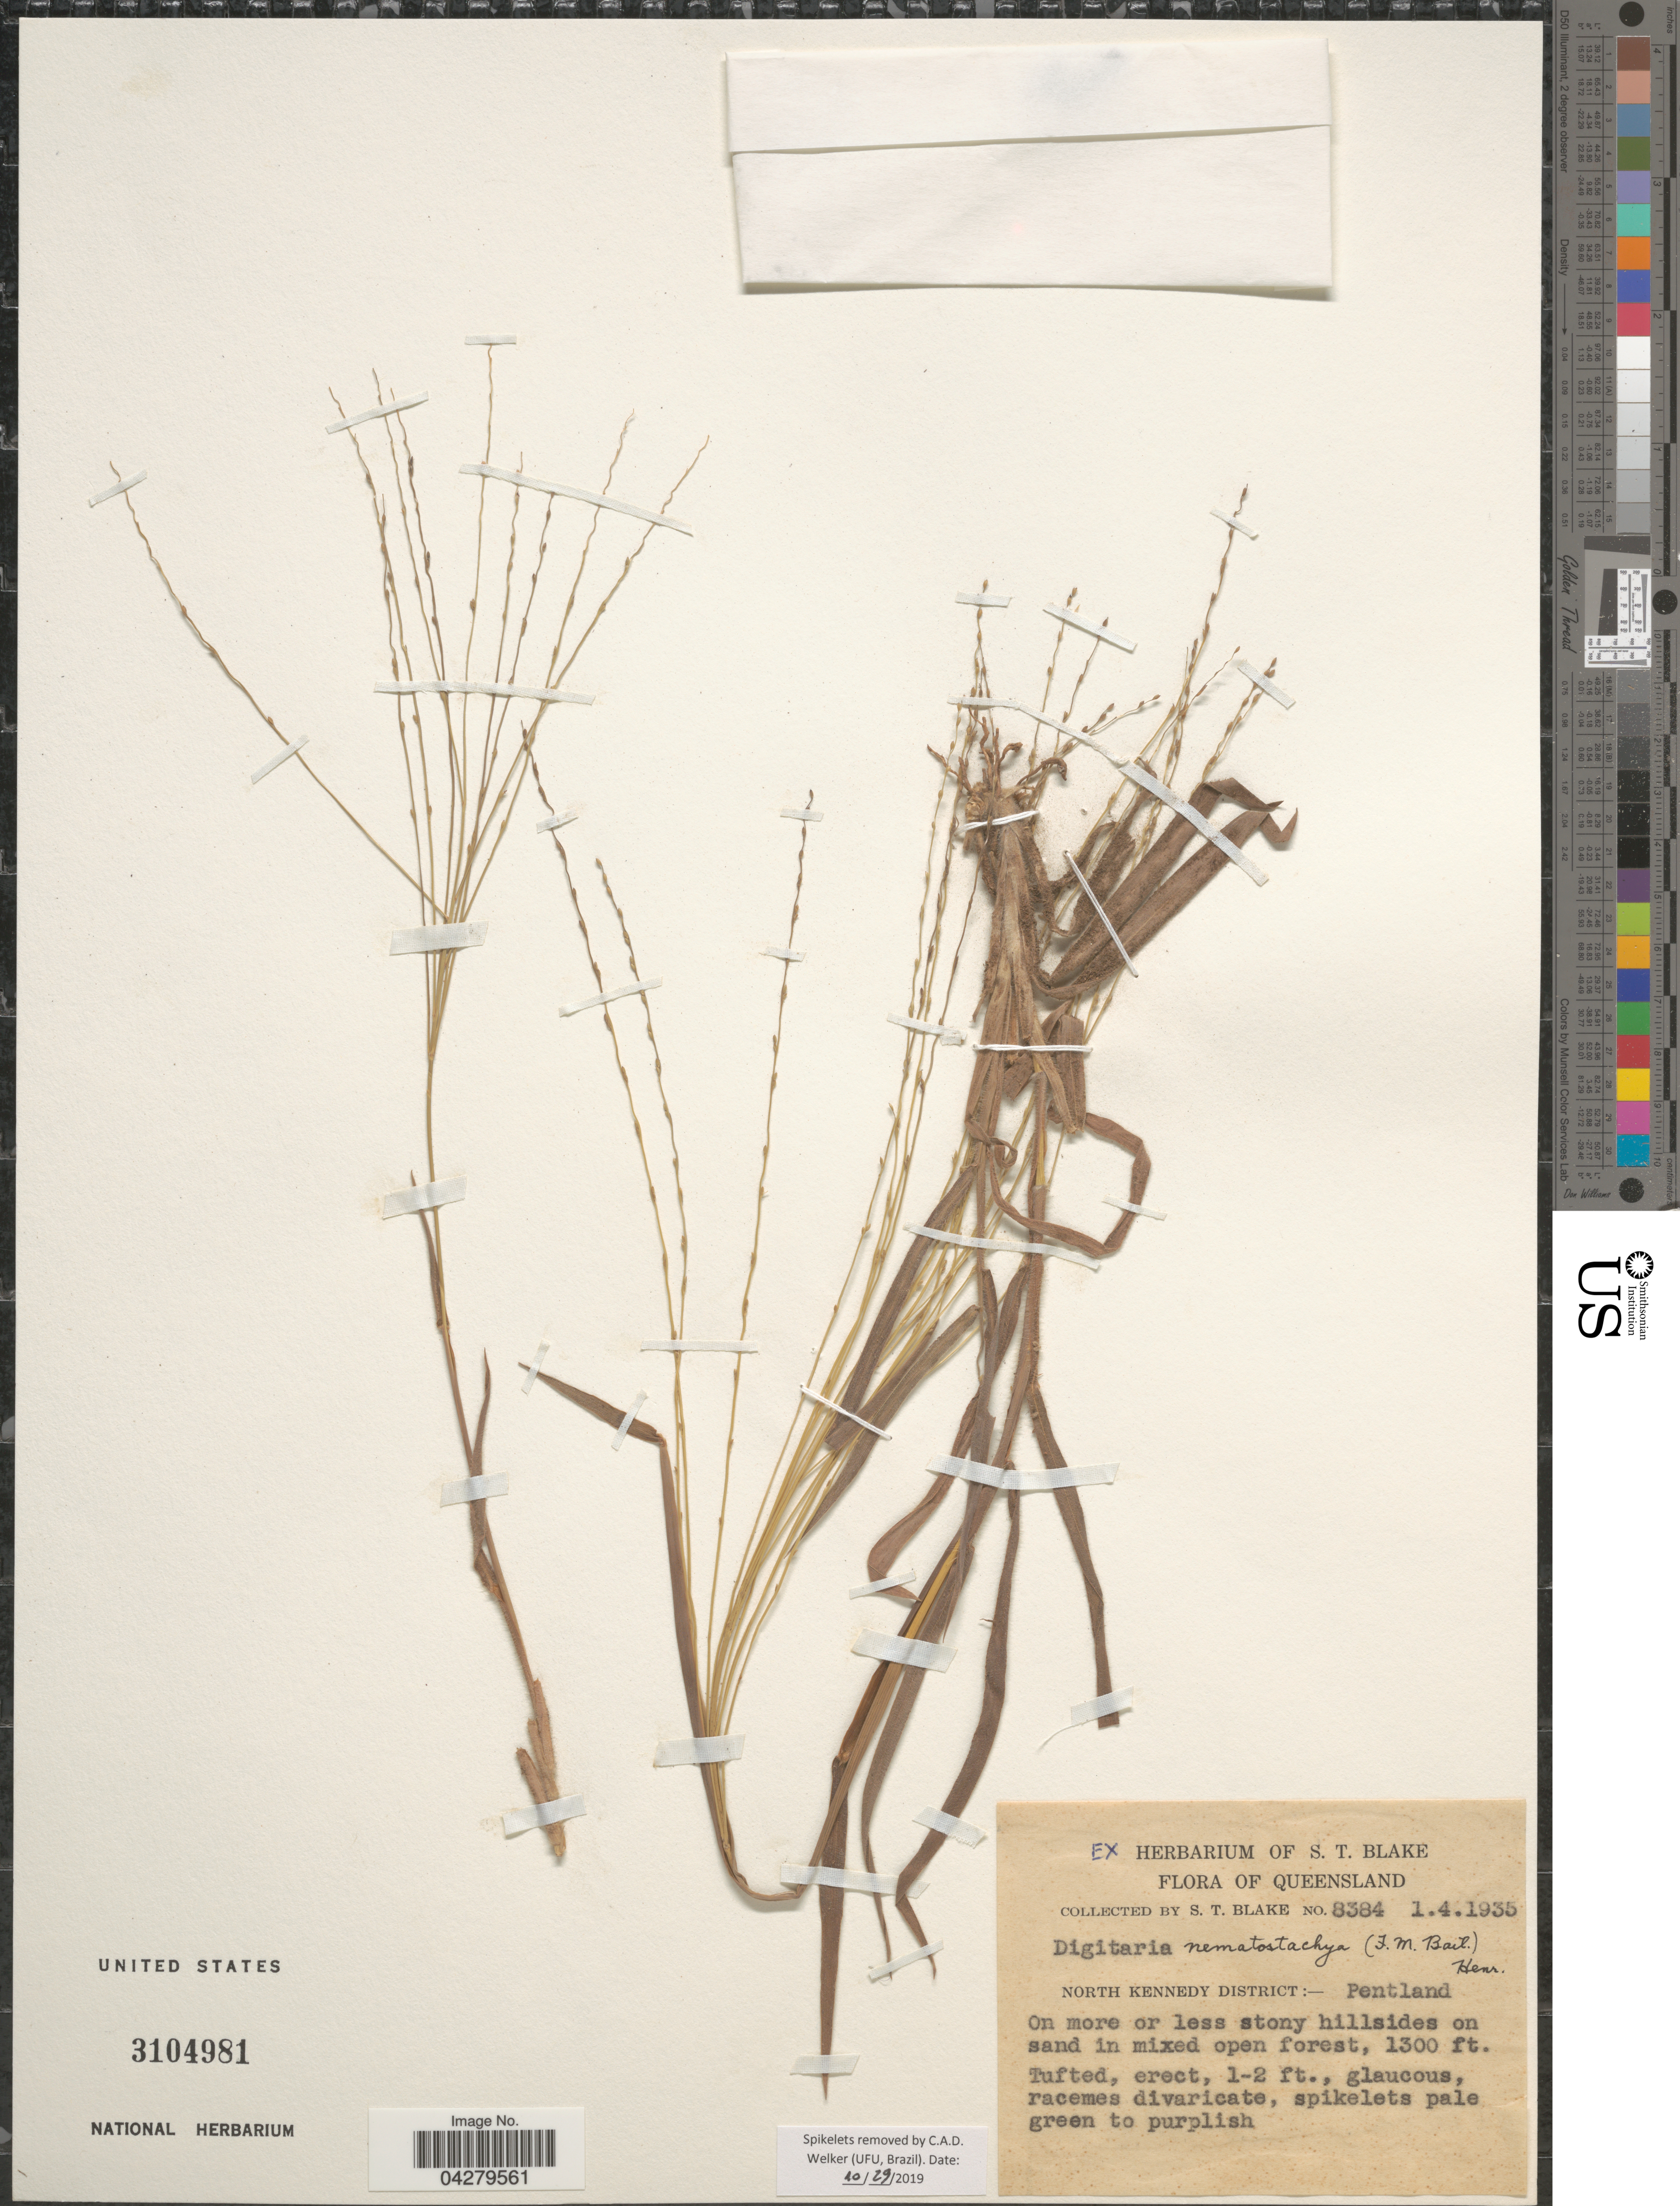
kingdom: Plantae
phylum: Tracheophyta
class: Liliopsida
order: Poales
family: Poaceae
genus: Digitaria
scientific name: Digitaria nematostachya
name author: (F.M. Bailey) Henr.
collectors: S. T. Blake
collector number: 8384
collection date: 1935-04-01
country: Australia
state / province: Queensland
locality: North Kennedy District: - Pentland.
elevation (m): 396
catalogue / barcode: US 3104981